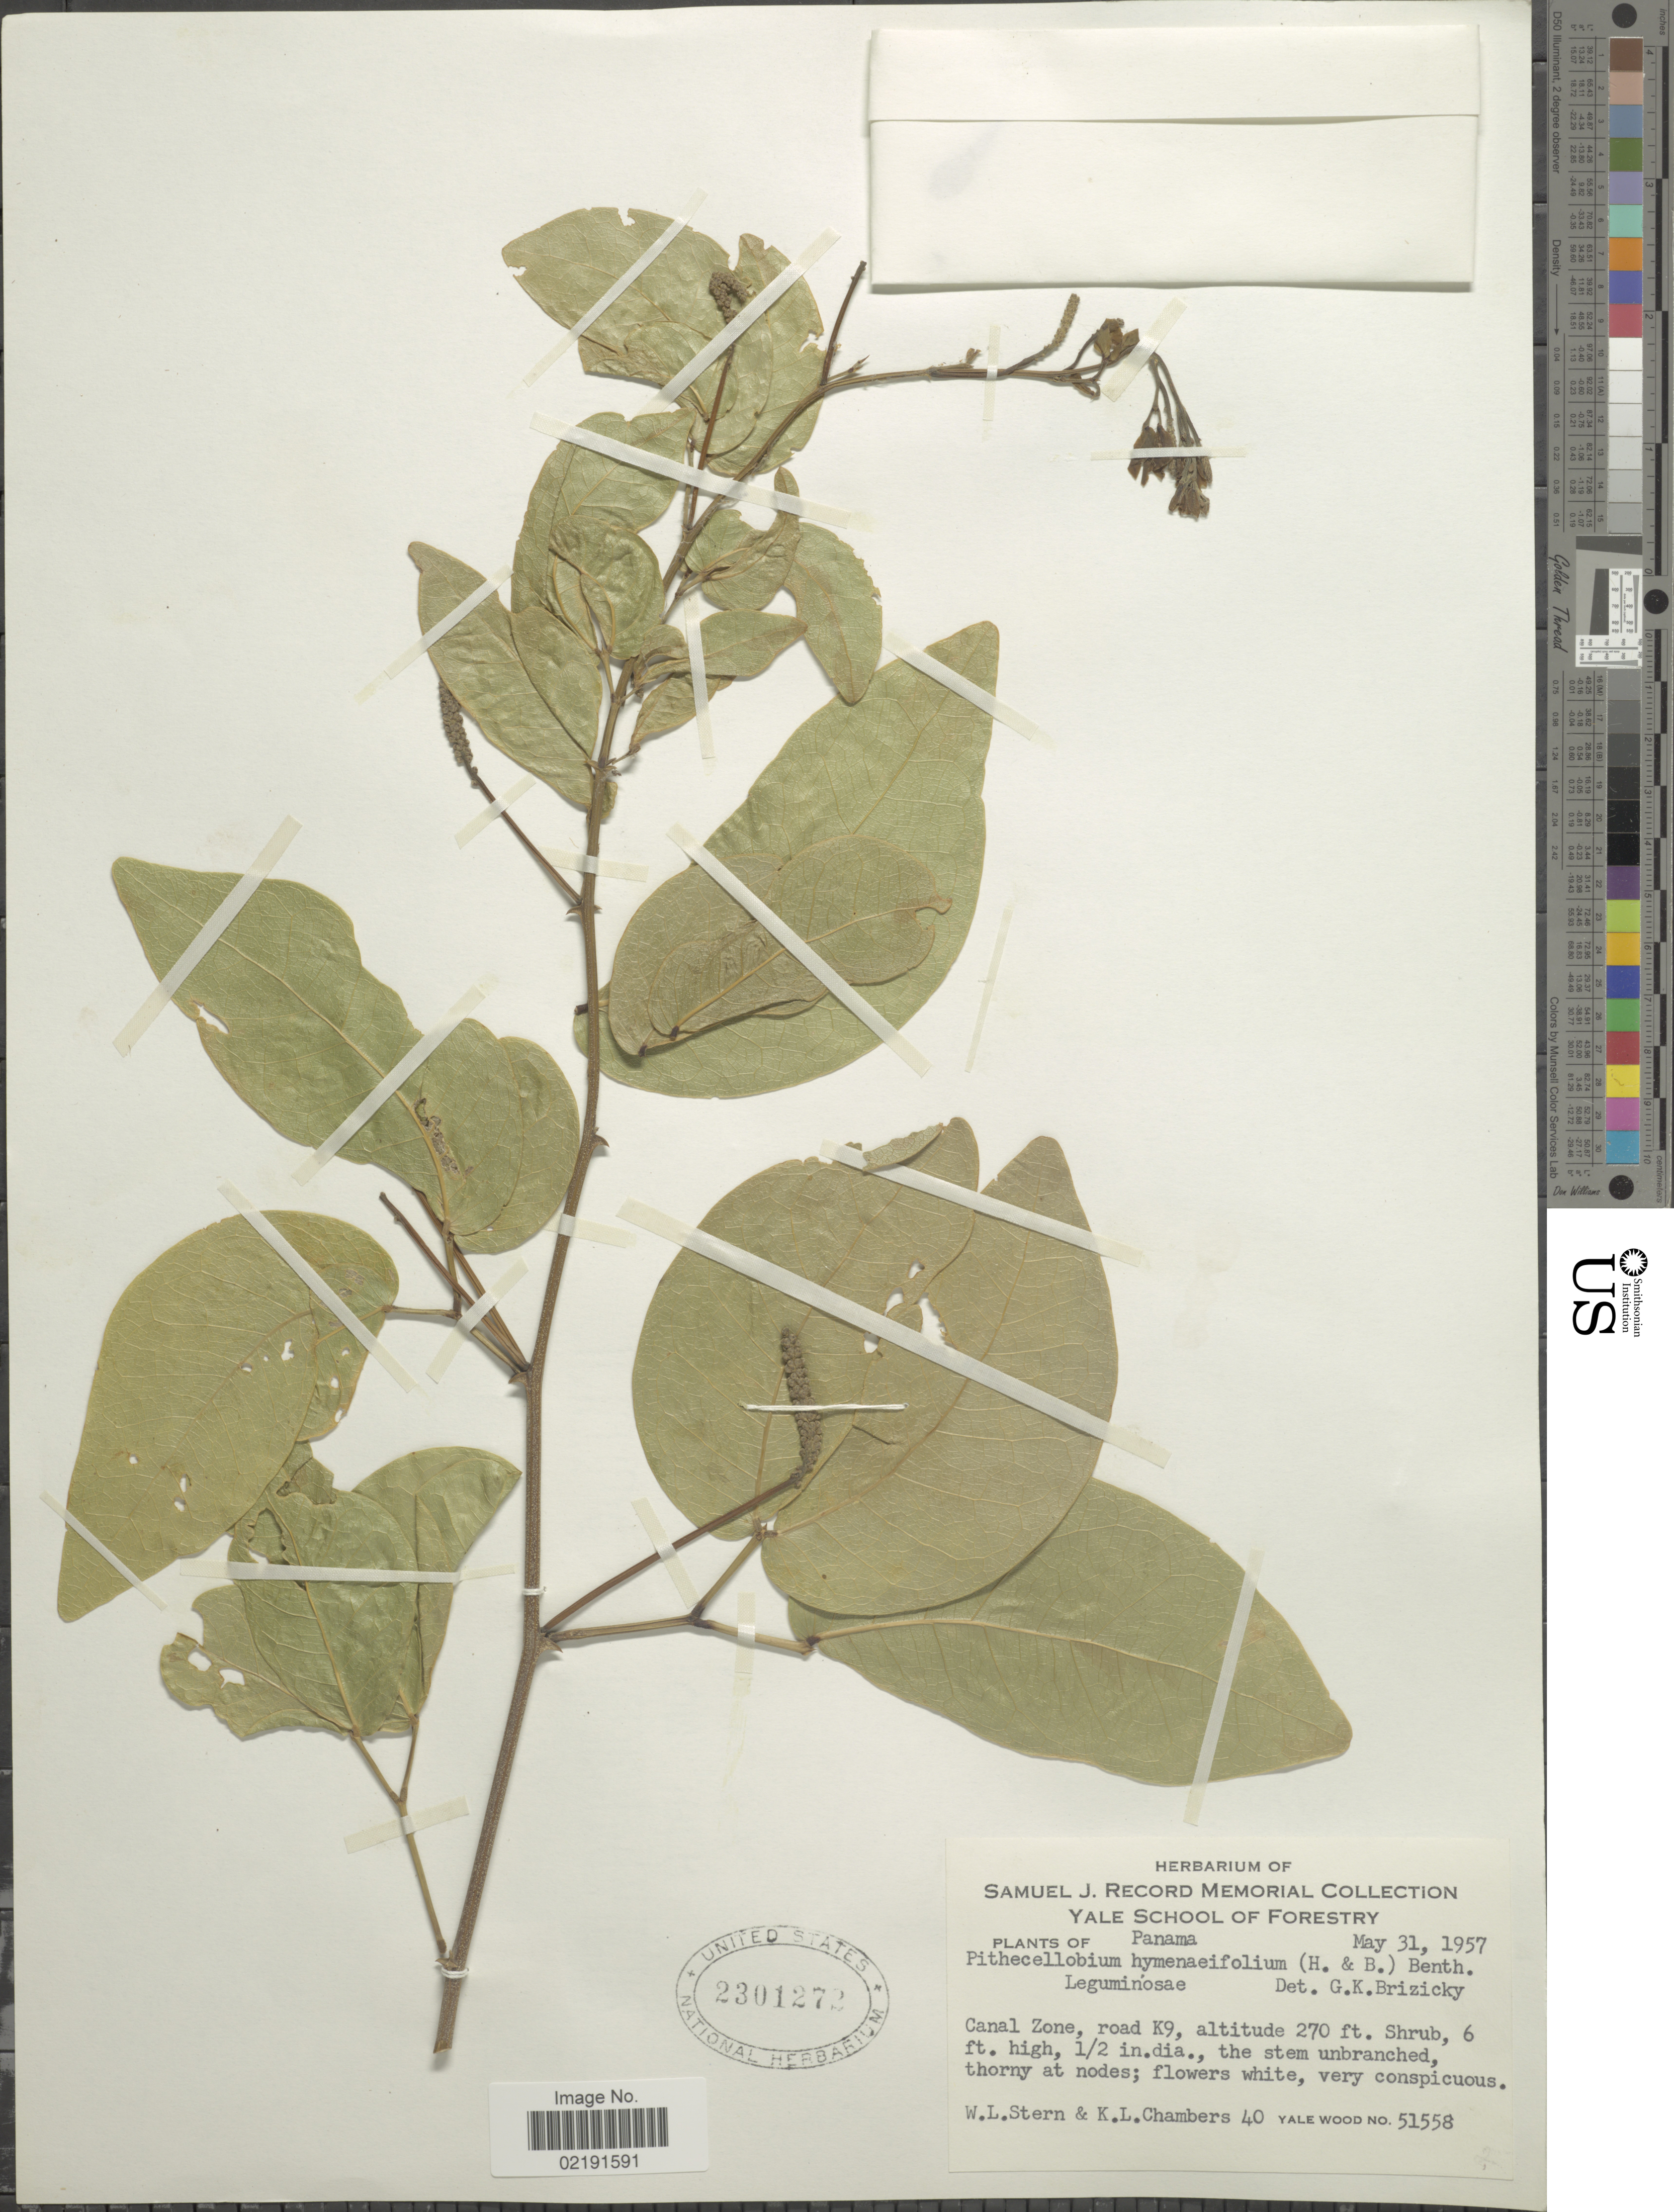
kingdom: Plantae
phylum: Tracheophyta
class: Magnoliopsida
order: Fabales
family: Fabaceae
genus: Pithecellobium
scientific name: Pithecellobium hymenaeifolium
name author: (Humb. & Bonpl. ex Willd.) Benth.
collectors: W. L. Stern & K. Chambers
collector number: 40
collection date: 1957-05-31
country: Panama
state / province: Colón / Panamá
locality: Canal Zone, road K9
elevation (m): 82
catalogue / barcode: US 2301272